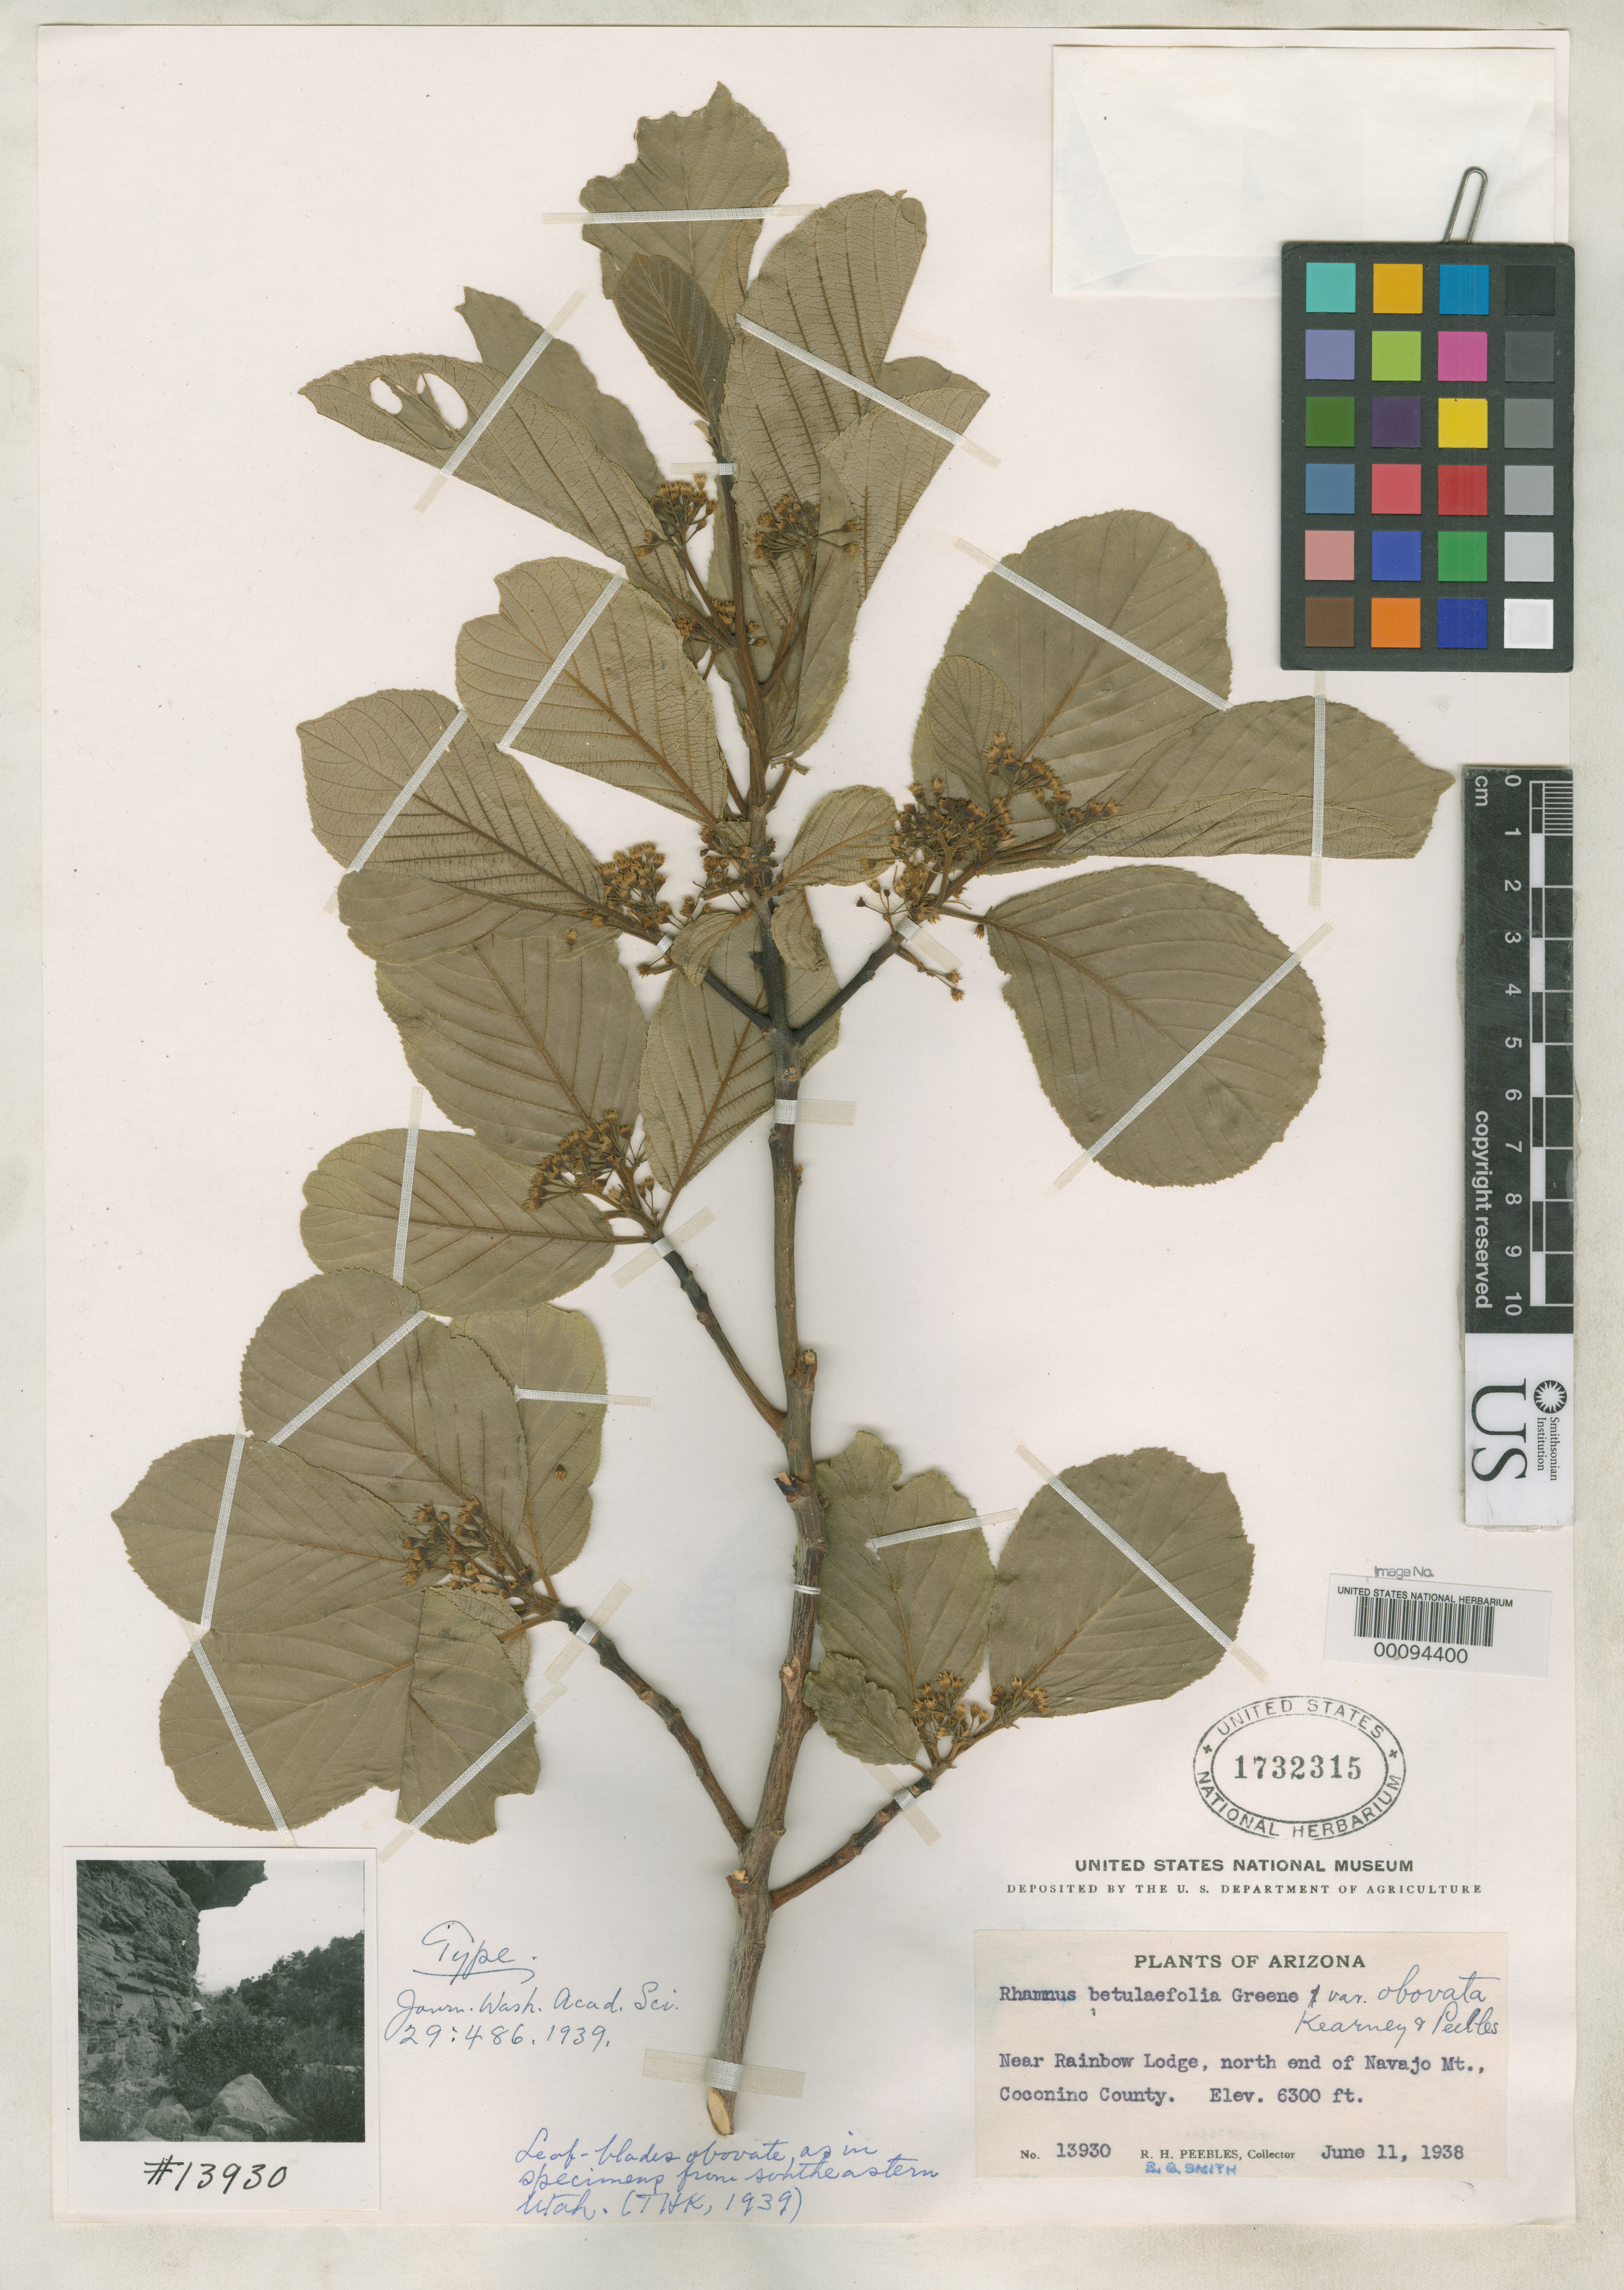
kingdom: Plantae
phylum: Tracheophyta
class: Magnoliopsida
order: Rosales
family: Rhamnaceae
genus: Rhamnus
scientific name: Rhamnus betulifolia var. obovata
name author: Kearney & Peebles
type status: Holotype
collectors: R. H. Peebles & E. G. Smith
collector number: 13930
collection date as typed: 11 Jun 1938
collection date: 1938-06-11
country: United States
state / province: Arizona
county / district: Coconino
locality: Near Rainbow Lodge, S end of Navajo Mt.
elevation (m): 1920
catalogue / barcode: US 1732315